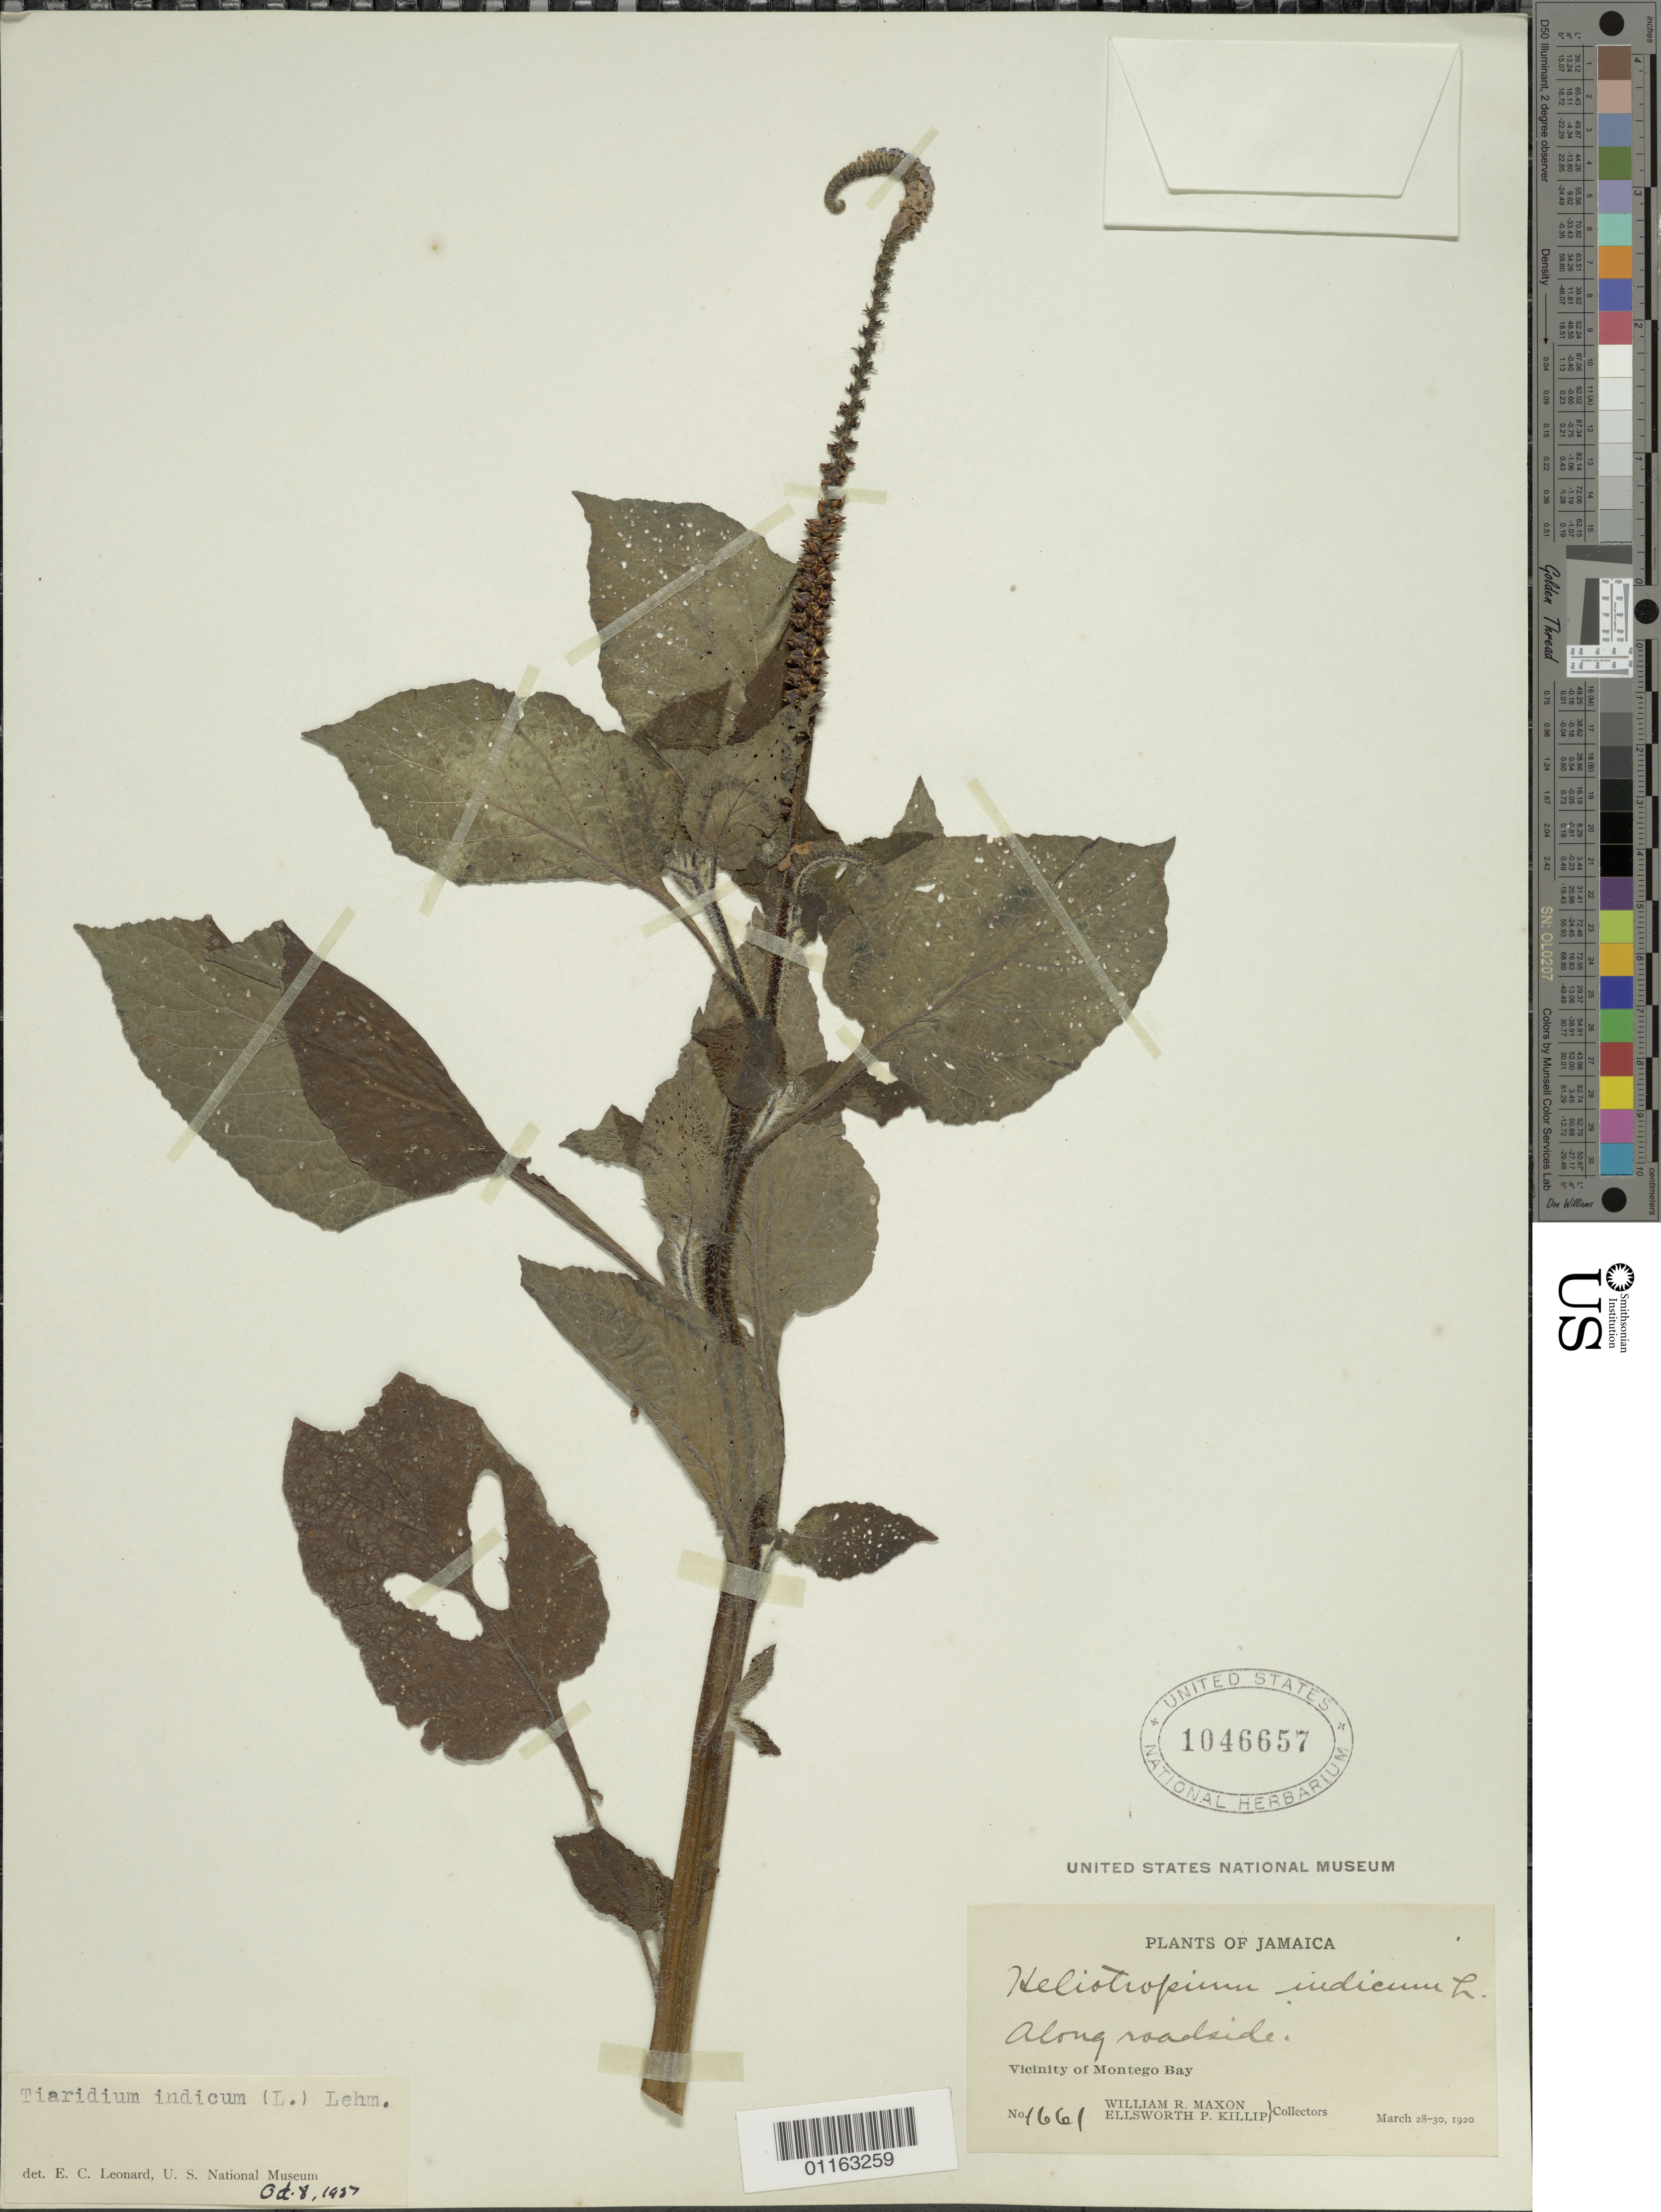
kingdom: Plantae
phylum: Tracheophyta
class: Magnoliopsida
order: Boraginales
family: Heliotropiaceae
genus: Heliotropium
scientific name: Heliotropium indicum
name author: L.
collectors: W. R. Maxon & E. P. Killip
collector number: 1661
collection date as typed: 28 Mar 1920 to 30 Mar 1920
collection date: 1920-03-28/1920-03-30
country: Jamaica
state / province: Saint James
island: Jamaica I.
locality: Vicinity of Montego Bay; along roadside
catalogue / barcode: US 1046657